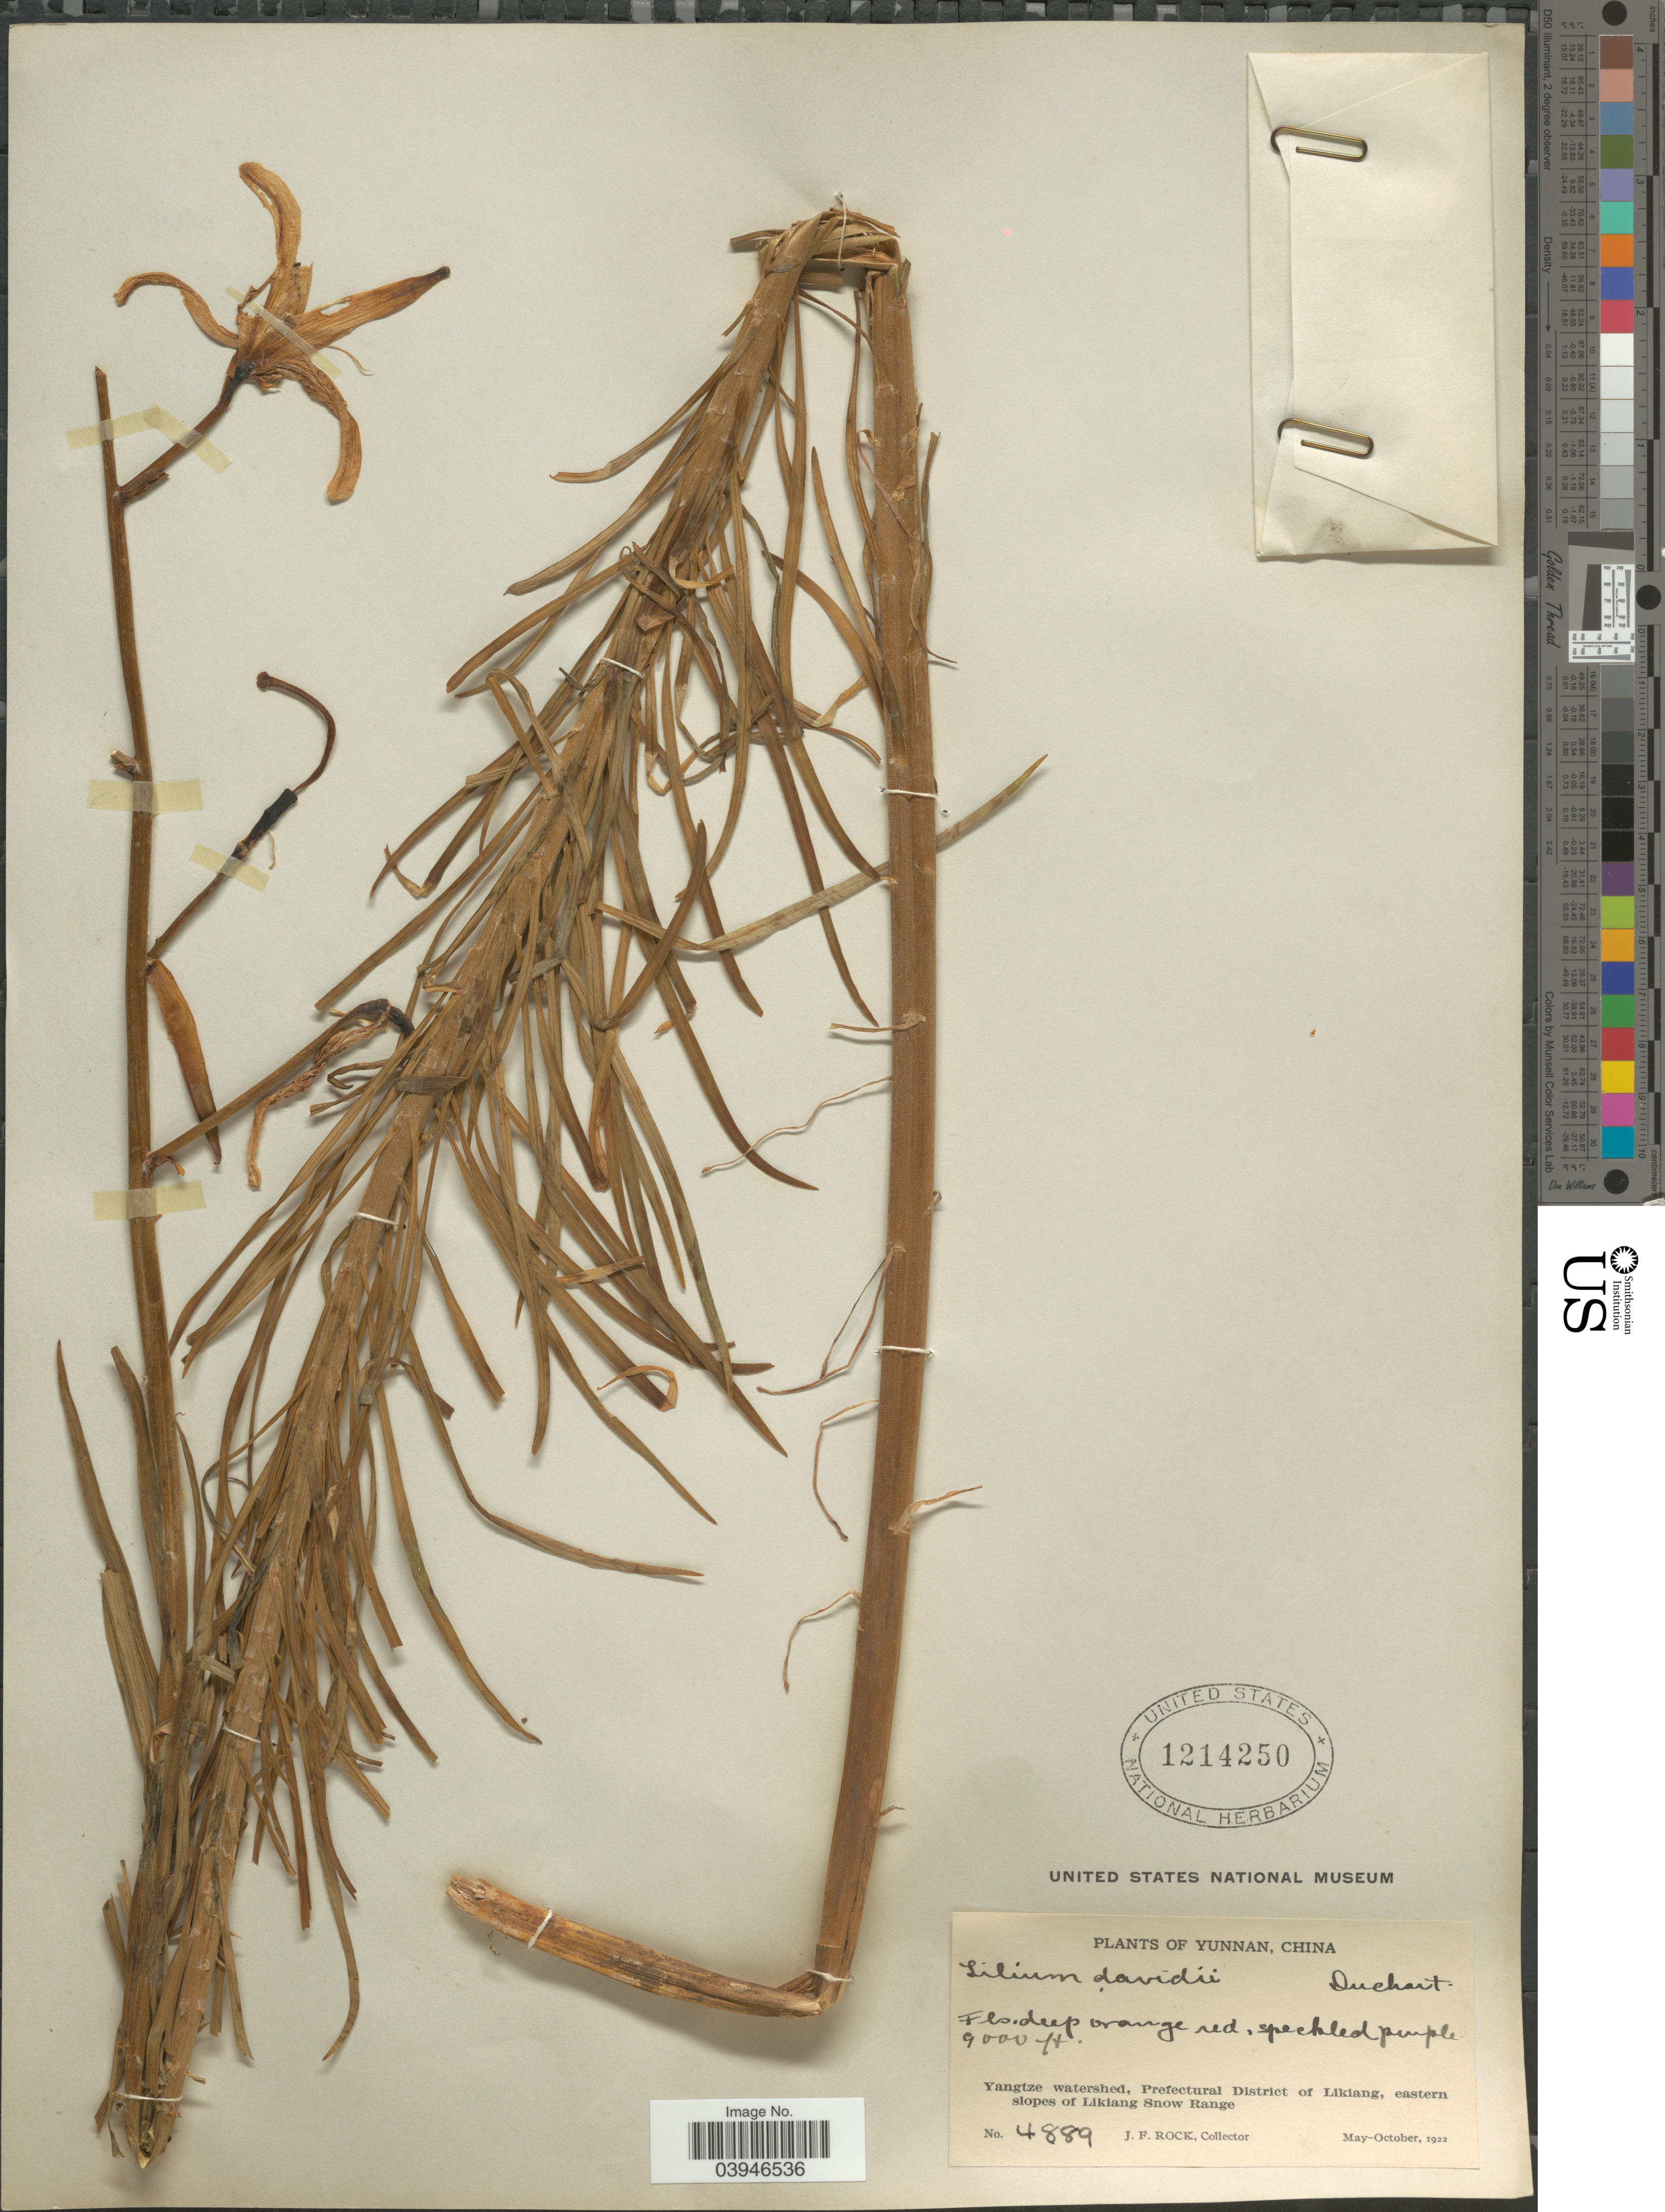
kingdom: Plantae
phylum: Tracheophyta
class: Liliopsida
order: Liliales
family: Liliaceae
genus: Lilium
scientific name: Lilium davidii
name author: Duch. ex Elwes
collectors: J. Rock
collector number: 4889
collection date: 1922-05/1922-10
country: China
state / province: Yunnan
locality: Yangtze watershed, Prefectural District of Likiang, eastern slopees of Likiang Snow Range.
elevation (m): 2743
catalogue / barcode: US 1214250